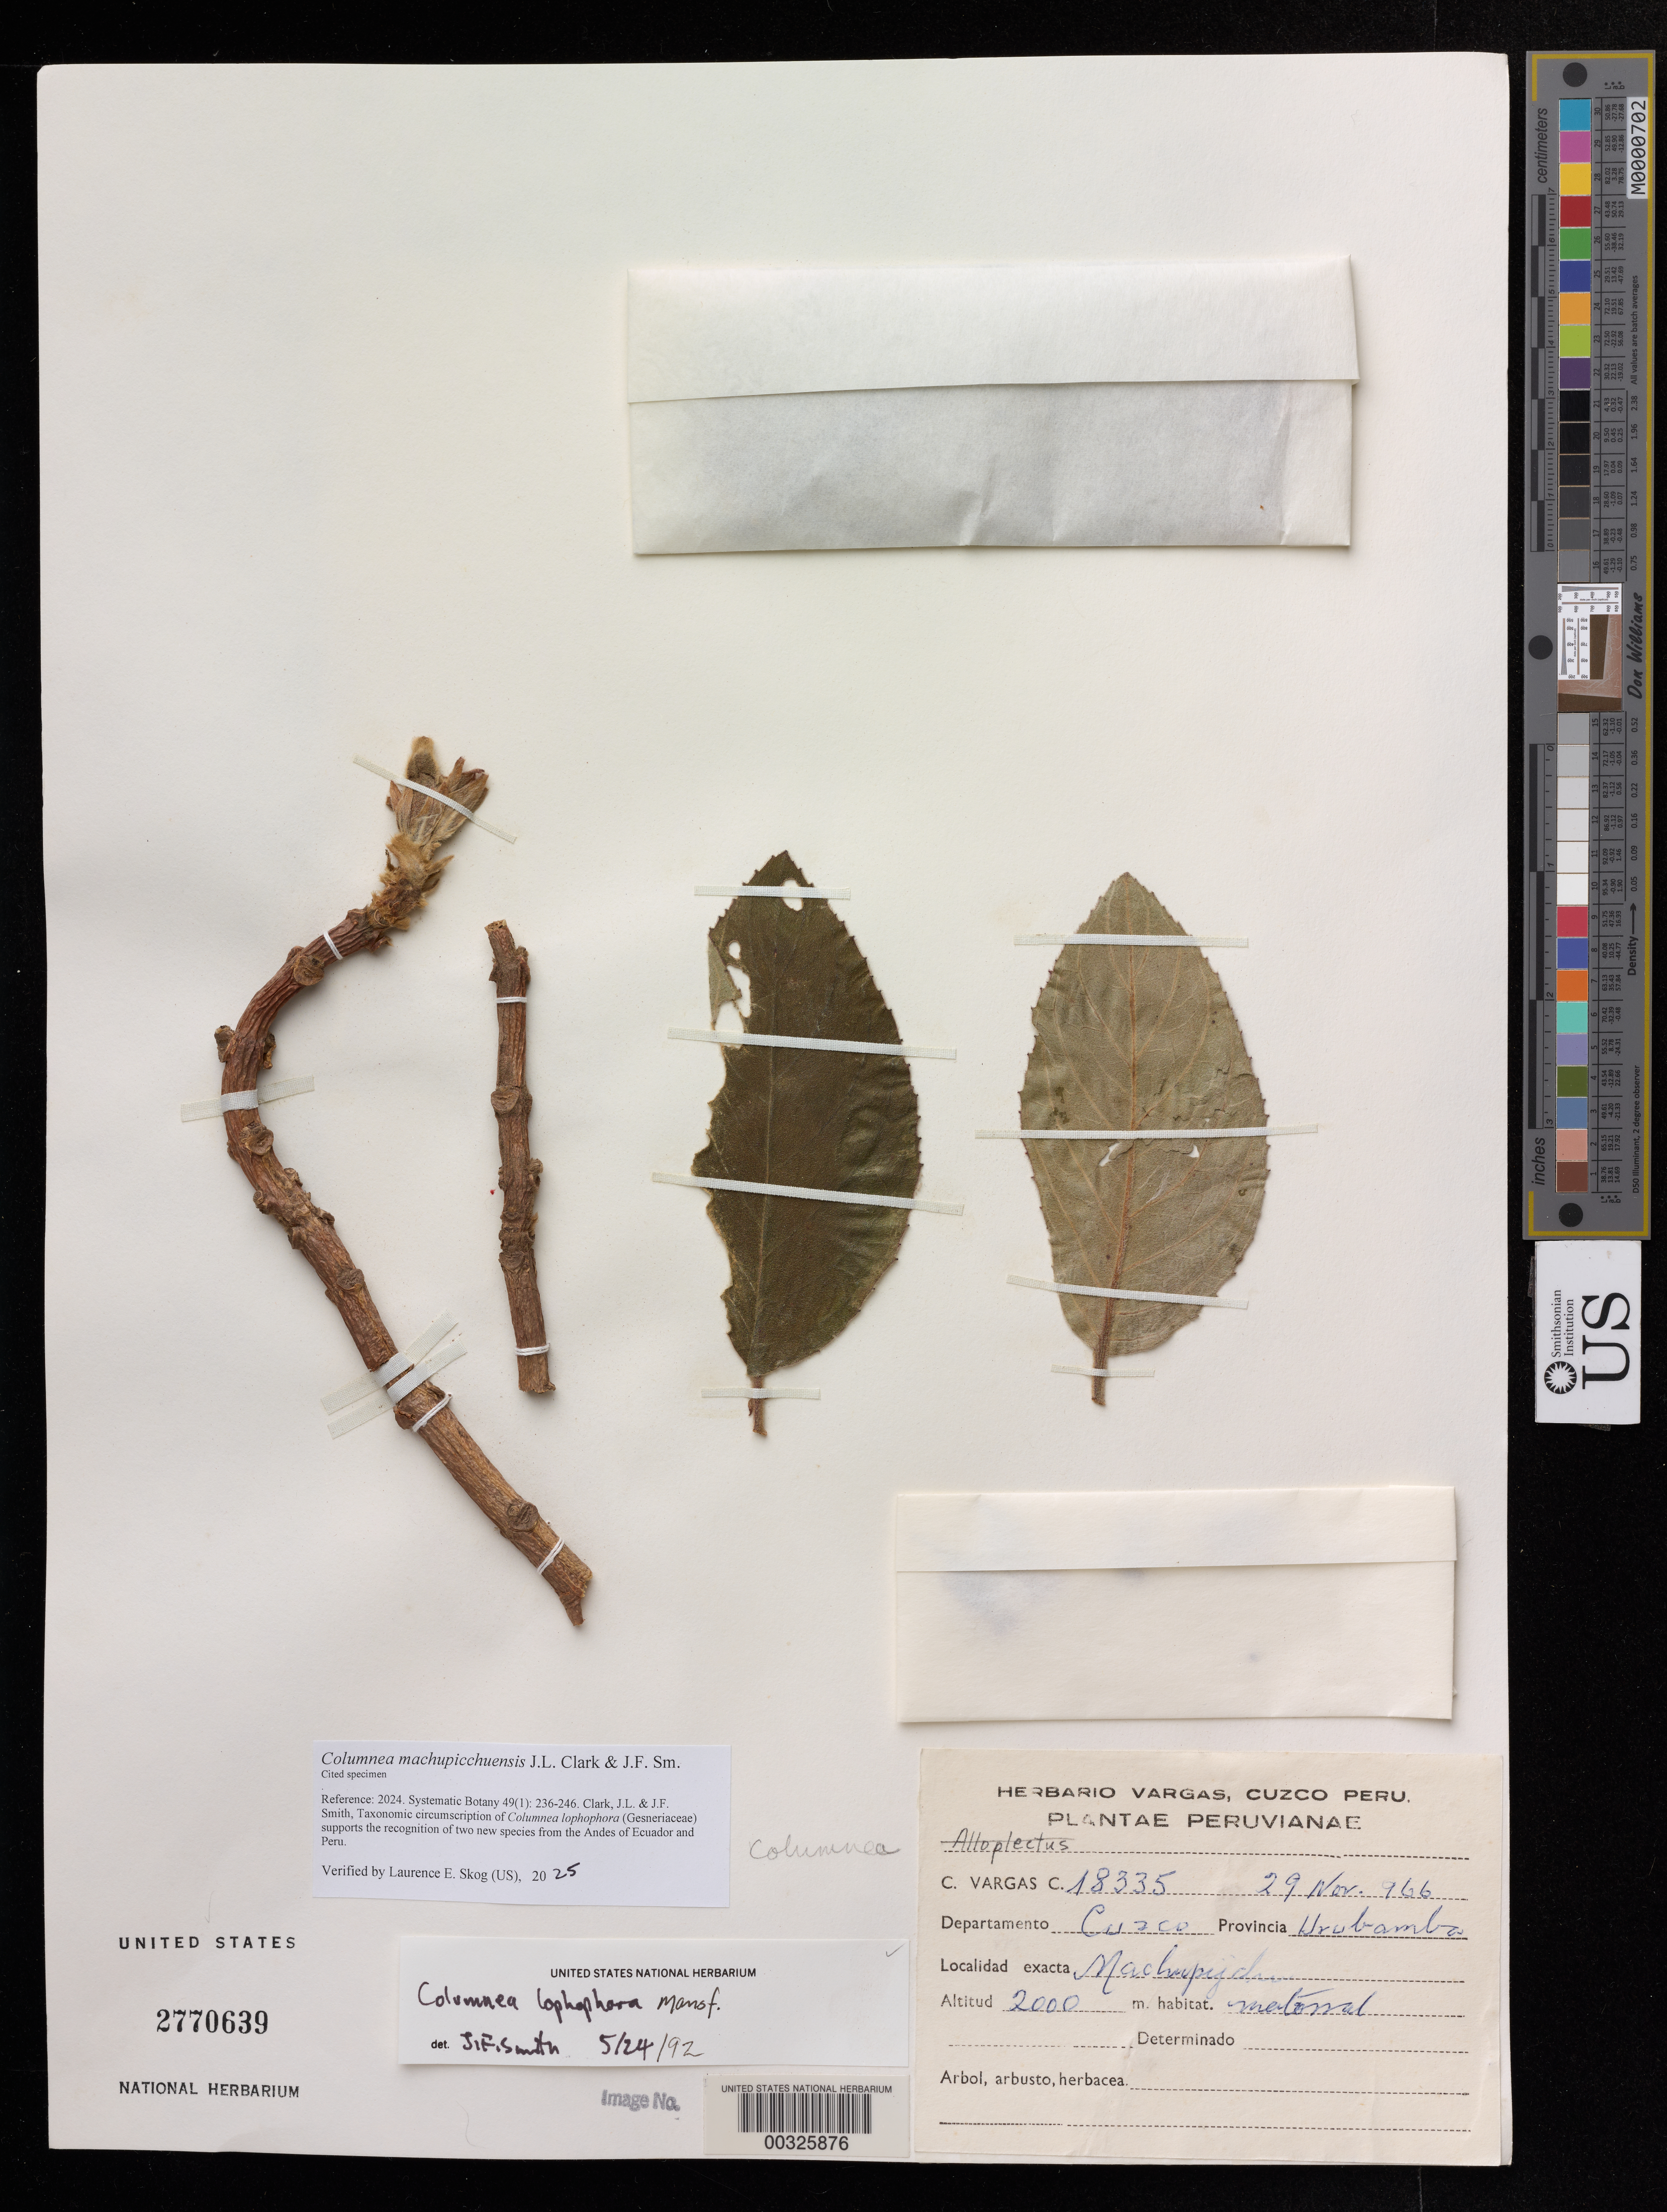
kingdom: Plantae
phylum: Tracheophyta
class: Magnoliopsida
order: Lamiales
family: Gesneriaceae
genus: Columnea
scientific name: Columnea machupicchuensis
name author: J.L. Clark & J.F. Sm.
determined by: Skog, Laurence E.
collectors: C. Vargas C.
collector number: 18335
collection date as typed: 29 Nov 1966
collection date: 1966-11-29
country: Peru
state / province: Cusco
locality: Urubamba, Machupichu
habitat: Thicket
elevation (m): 2000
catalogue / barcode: US 2770639